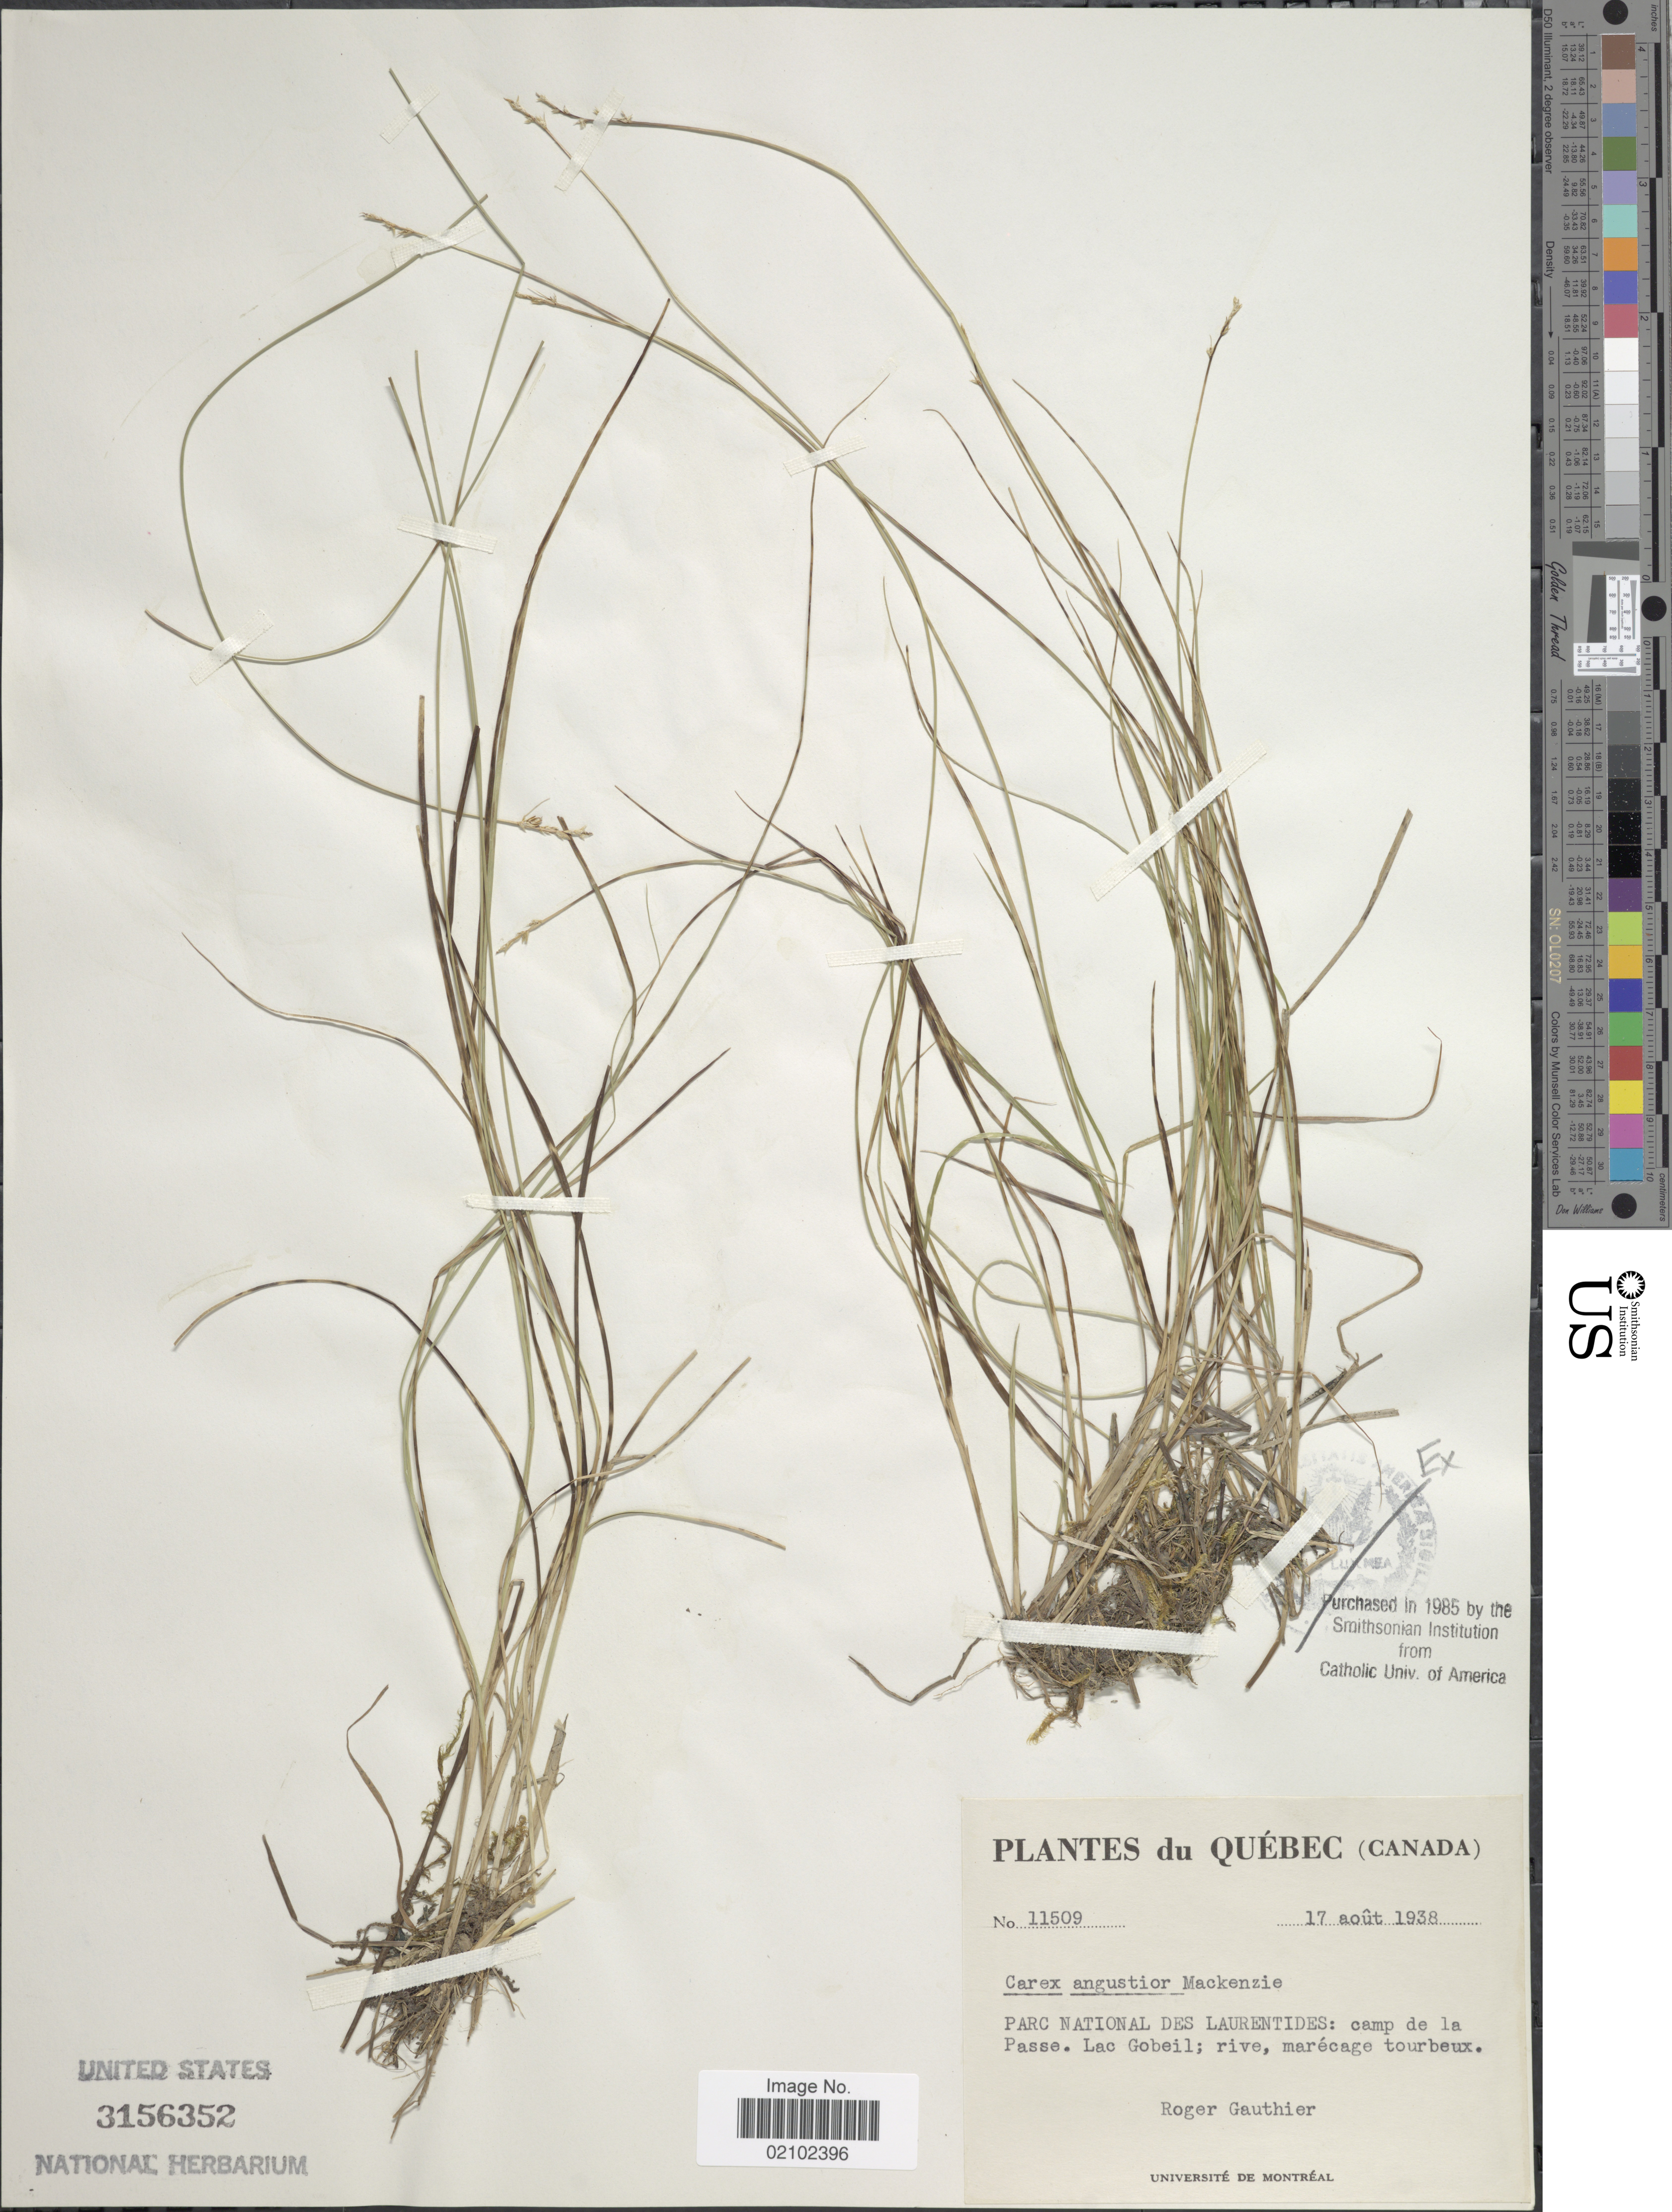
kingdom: Plantae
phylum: Tracheophyta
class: Liliopsida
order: Poales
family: Cyperaceae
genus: Carex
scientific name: Carex echinata subsp. echinata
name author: Murray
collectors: R. Gauthier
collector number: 11509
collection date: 1938-08-17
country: Canada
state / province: Quebec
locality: Parc National Des Laurentides: camp de la Passe. Lac Gobeil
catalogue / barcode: US 3156352